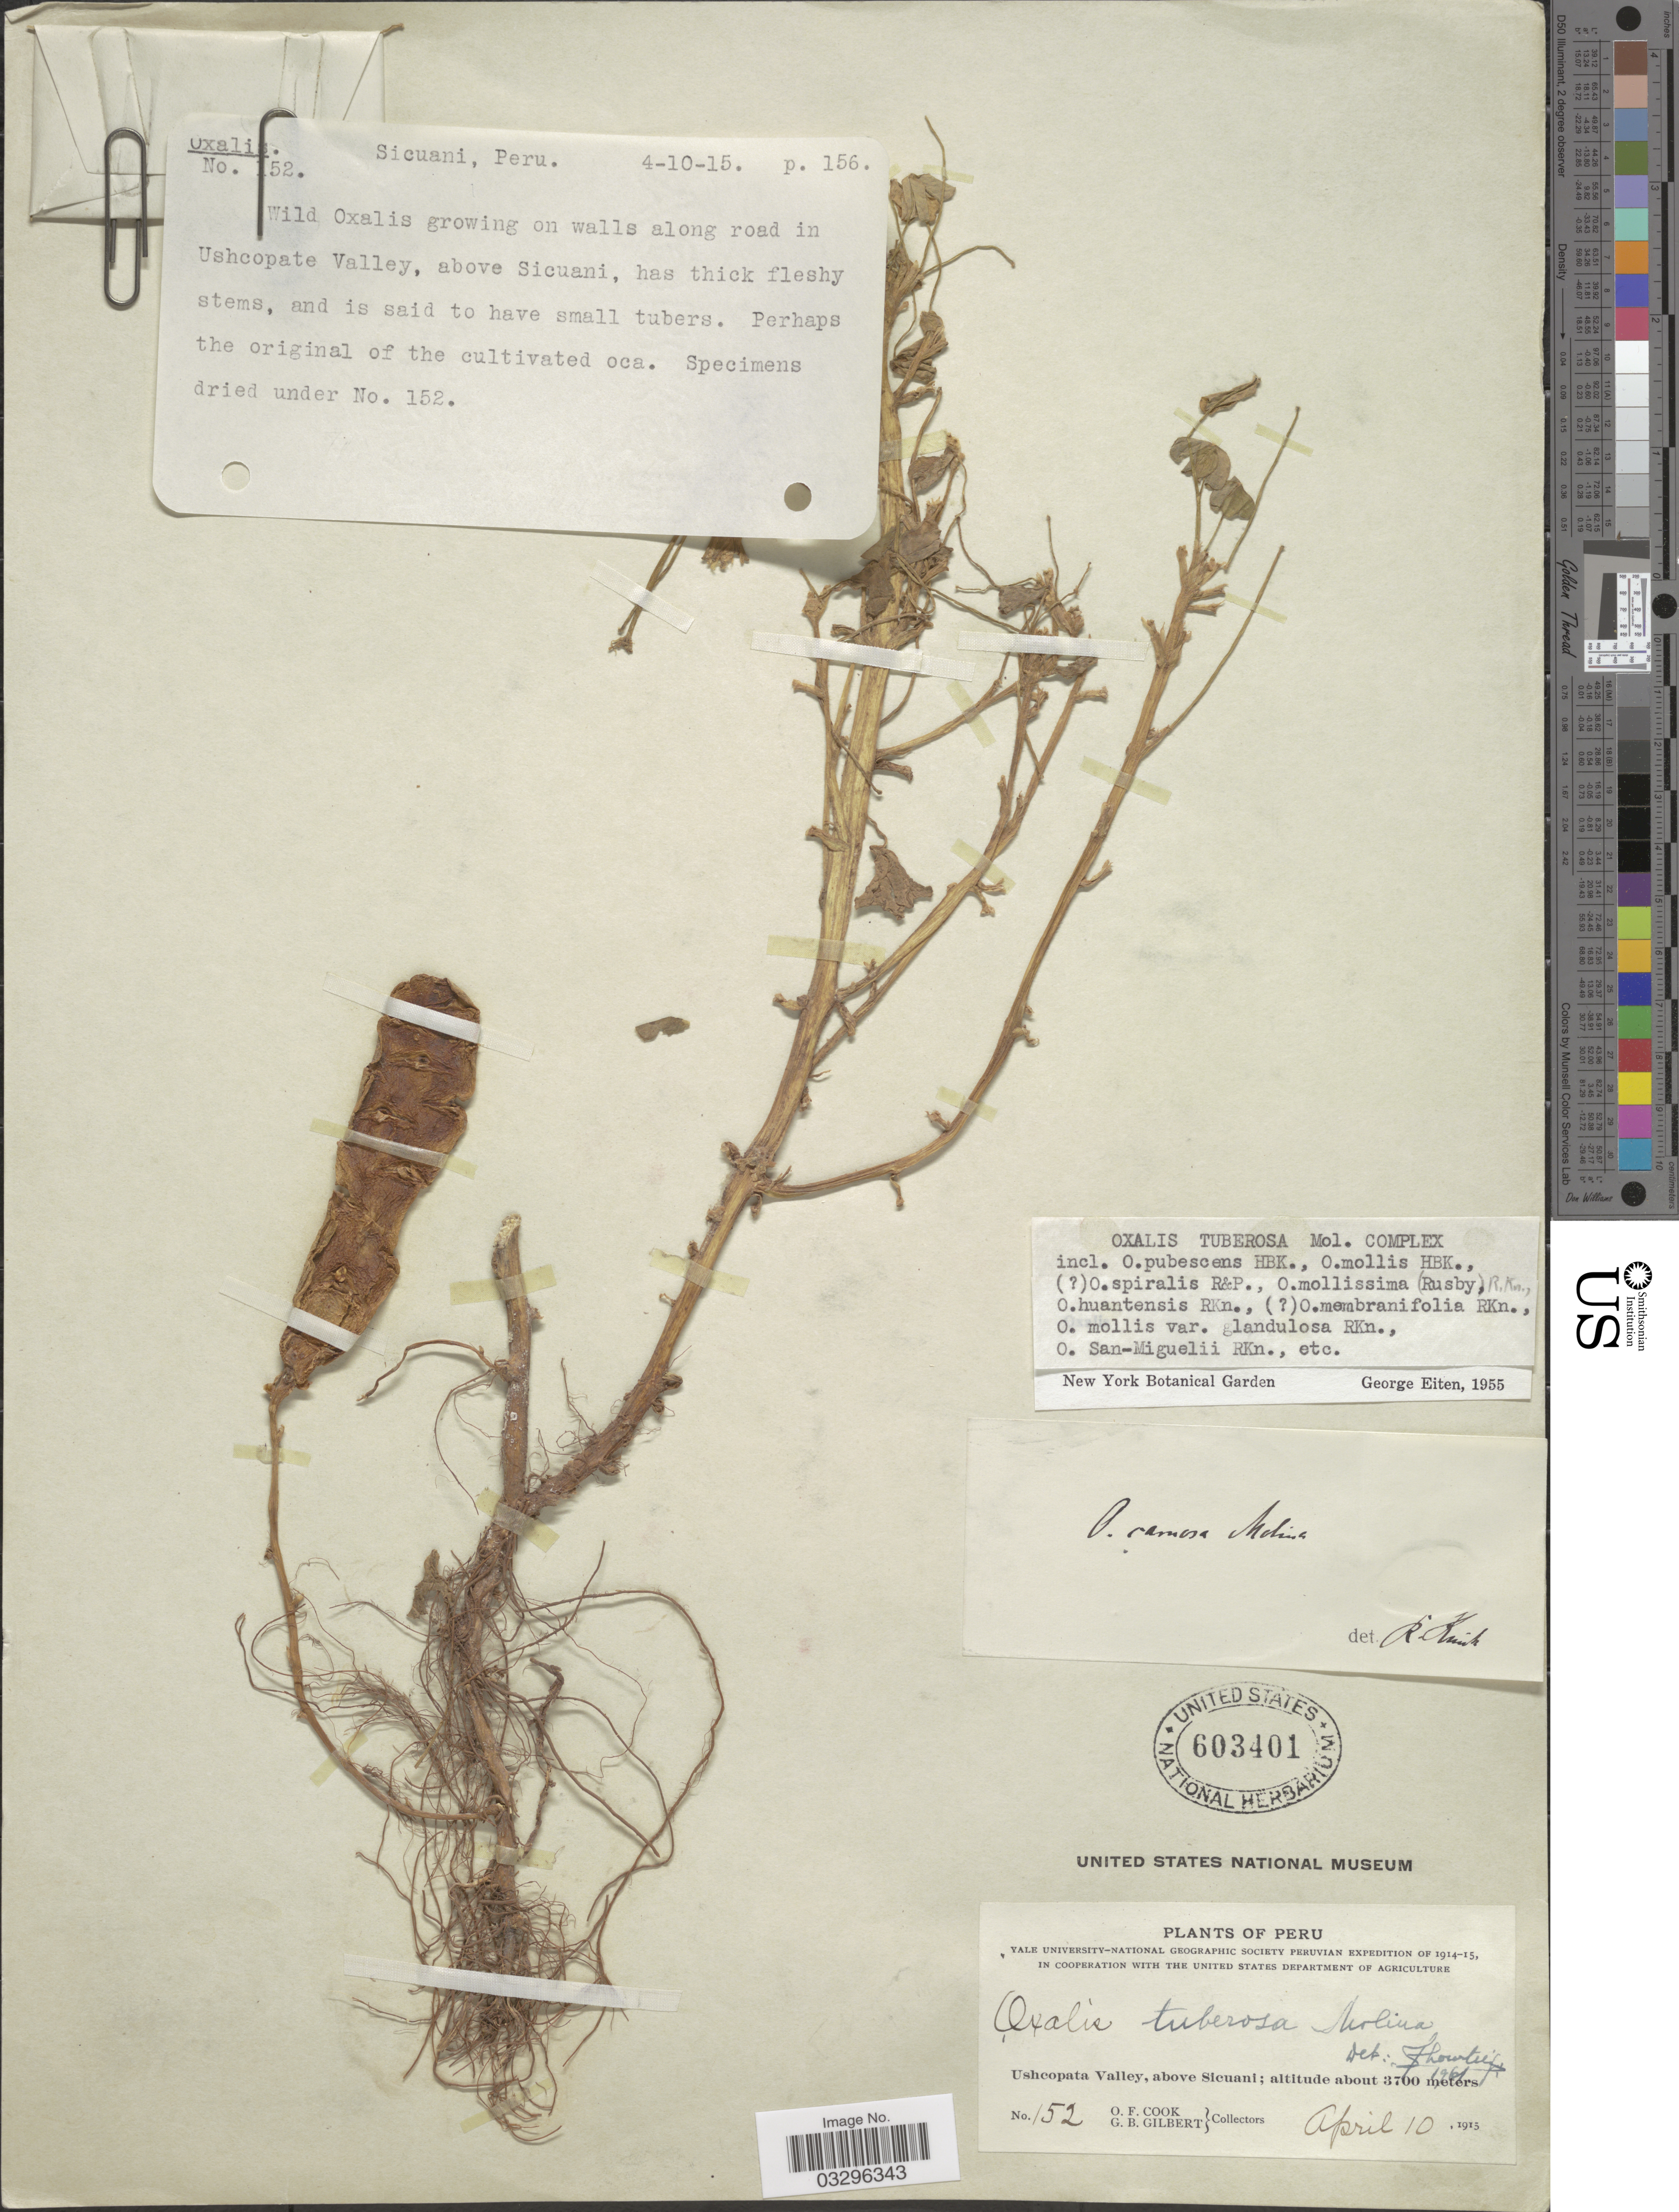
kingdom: Plantae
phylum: Tracheophyta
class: Magnoliopsida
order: Oxalidales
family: Oxalidaceae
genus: Oxalis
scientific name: Oxalis tuberosa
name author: Molina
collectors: O. F. Cook & G. B. Gilbert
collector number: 152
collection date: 1915-04-10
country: Peru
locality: Ushcopata Valley, above Sicuani.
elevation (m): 3700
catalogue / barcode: US 603401